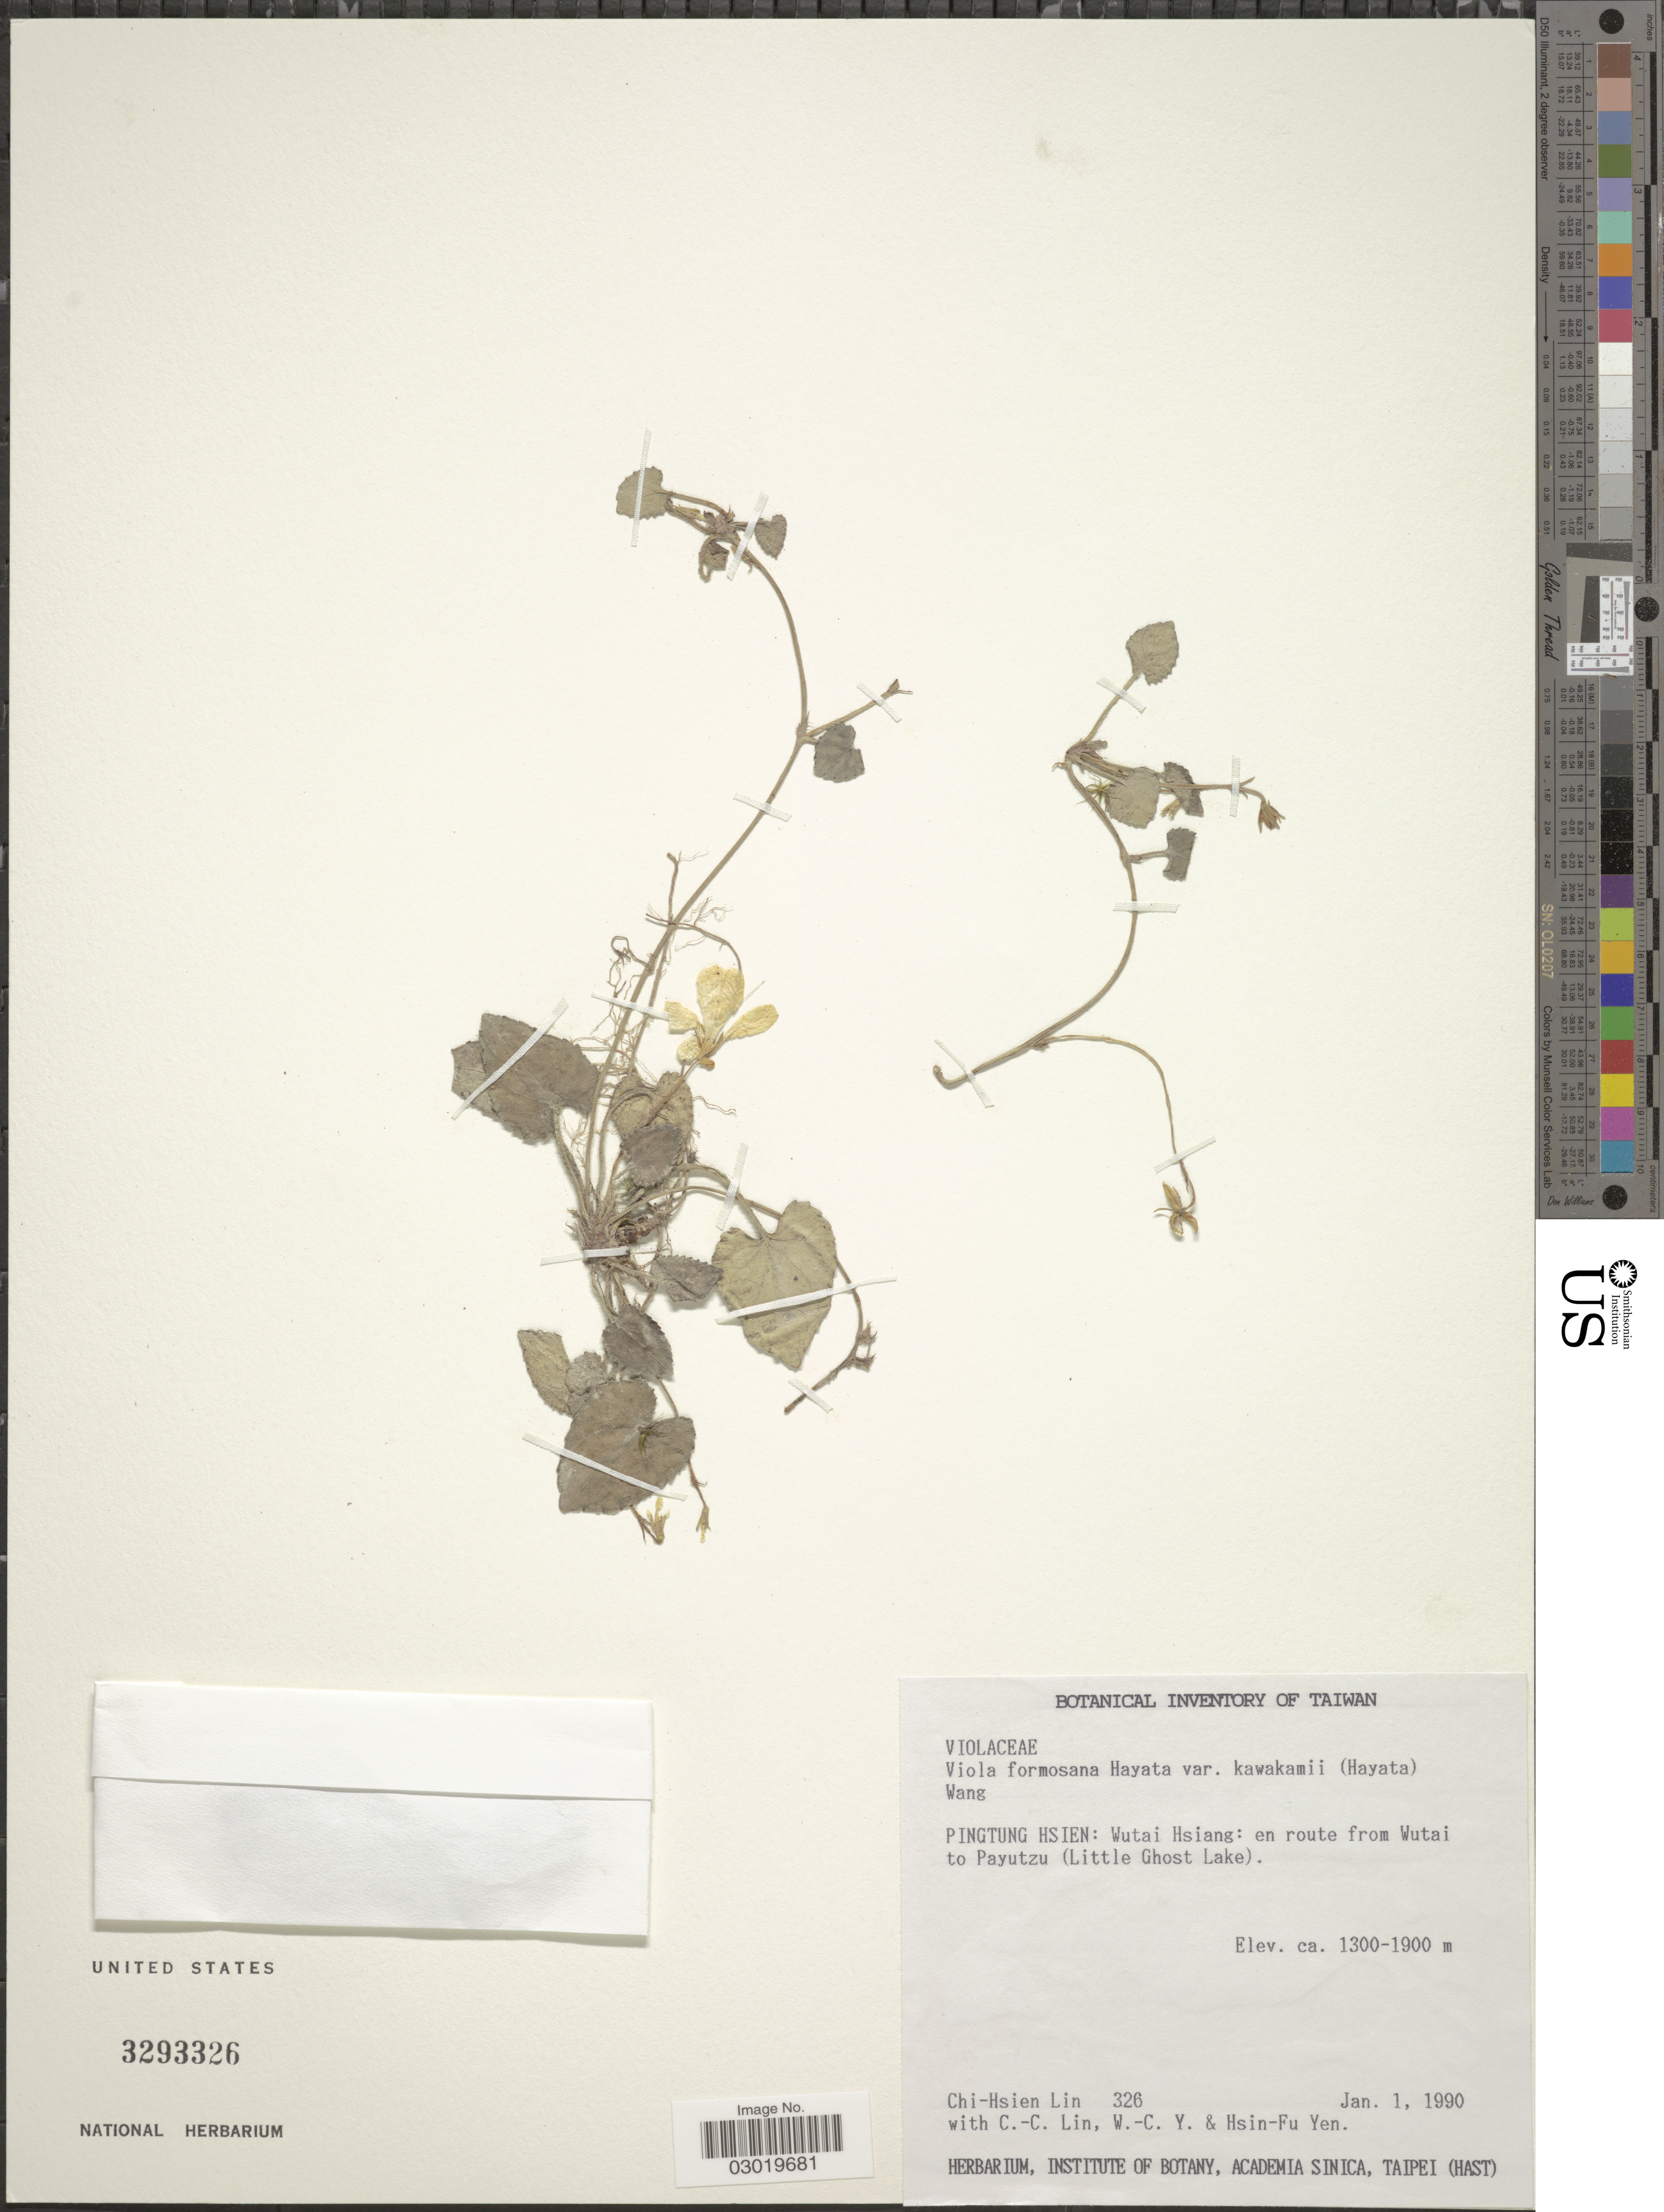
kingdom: Plantae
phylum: Tracheophyta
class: Magnoliopsida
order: Malpighiales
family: Violaceae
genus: Viola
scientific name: Viola formosana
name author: Hayata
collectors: C. Lin, C. Lin, W. Yen & H. Yen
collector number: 326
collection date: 1990-01-01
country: Taiwan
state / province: Pingtung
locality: Pingtung Hsien: Wutai Hsiang: en route from Wutai to Payutzu (Little Ghost Lake).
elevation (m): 1300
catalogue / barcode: US 3293326